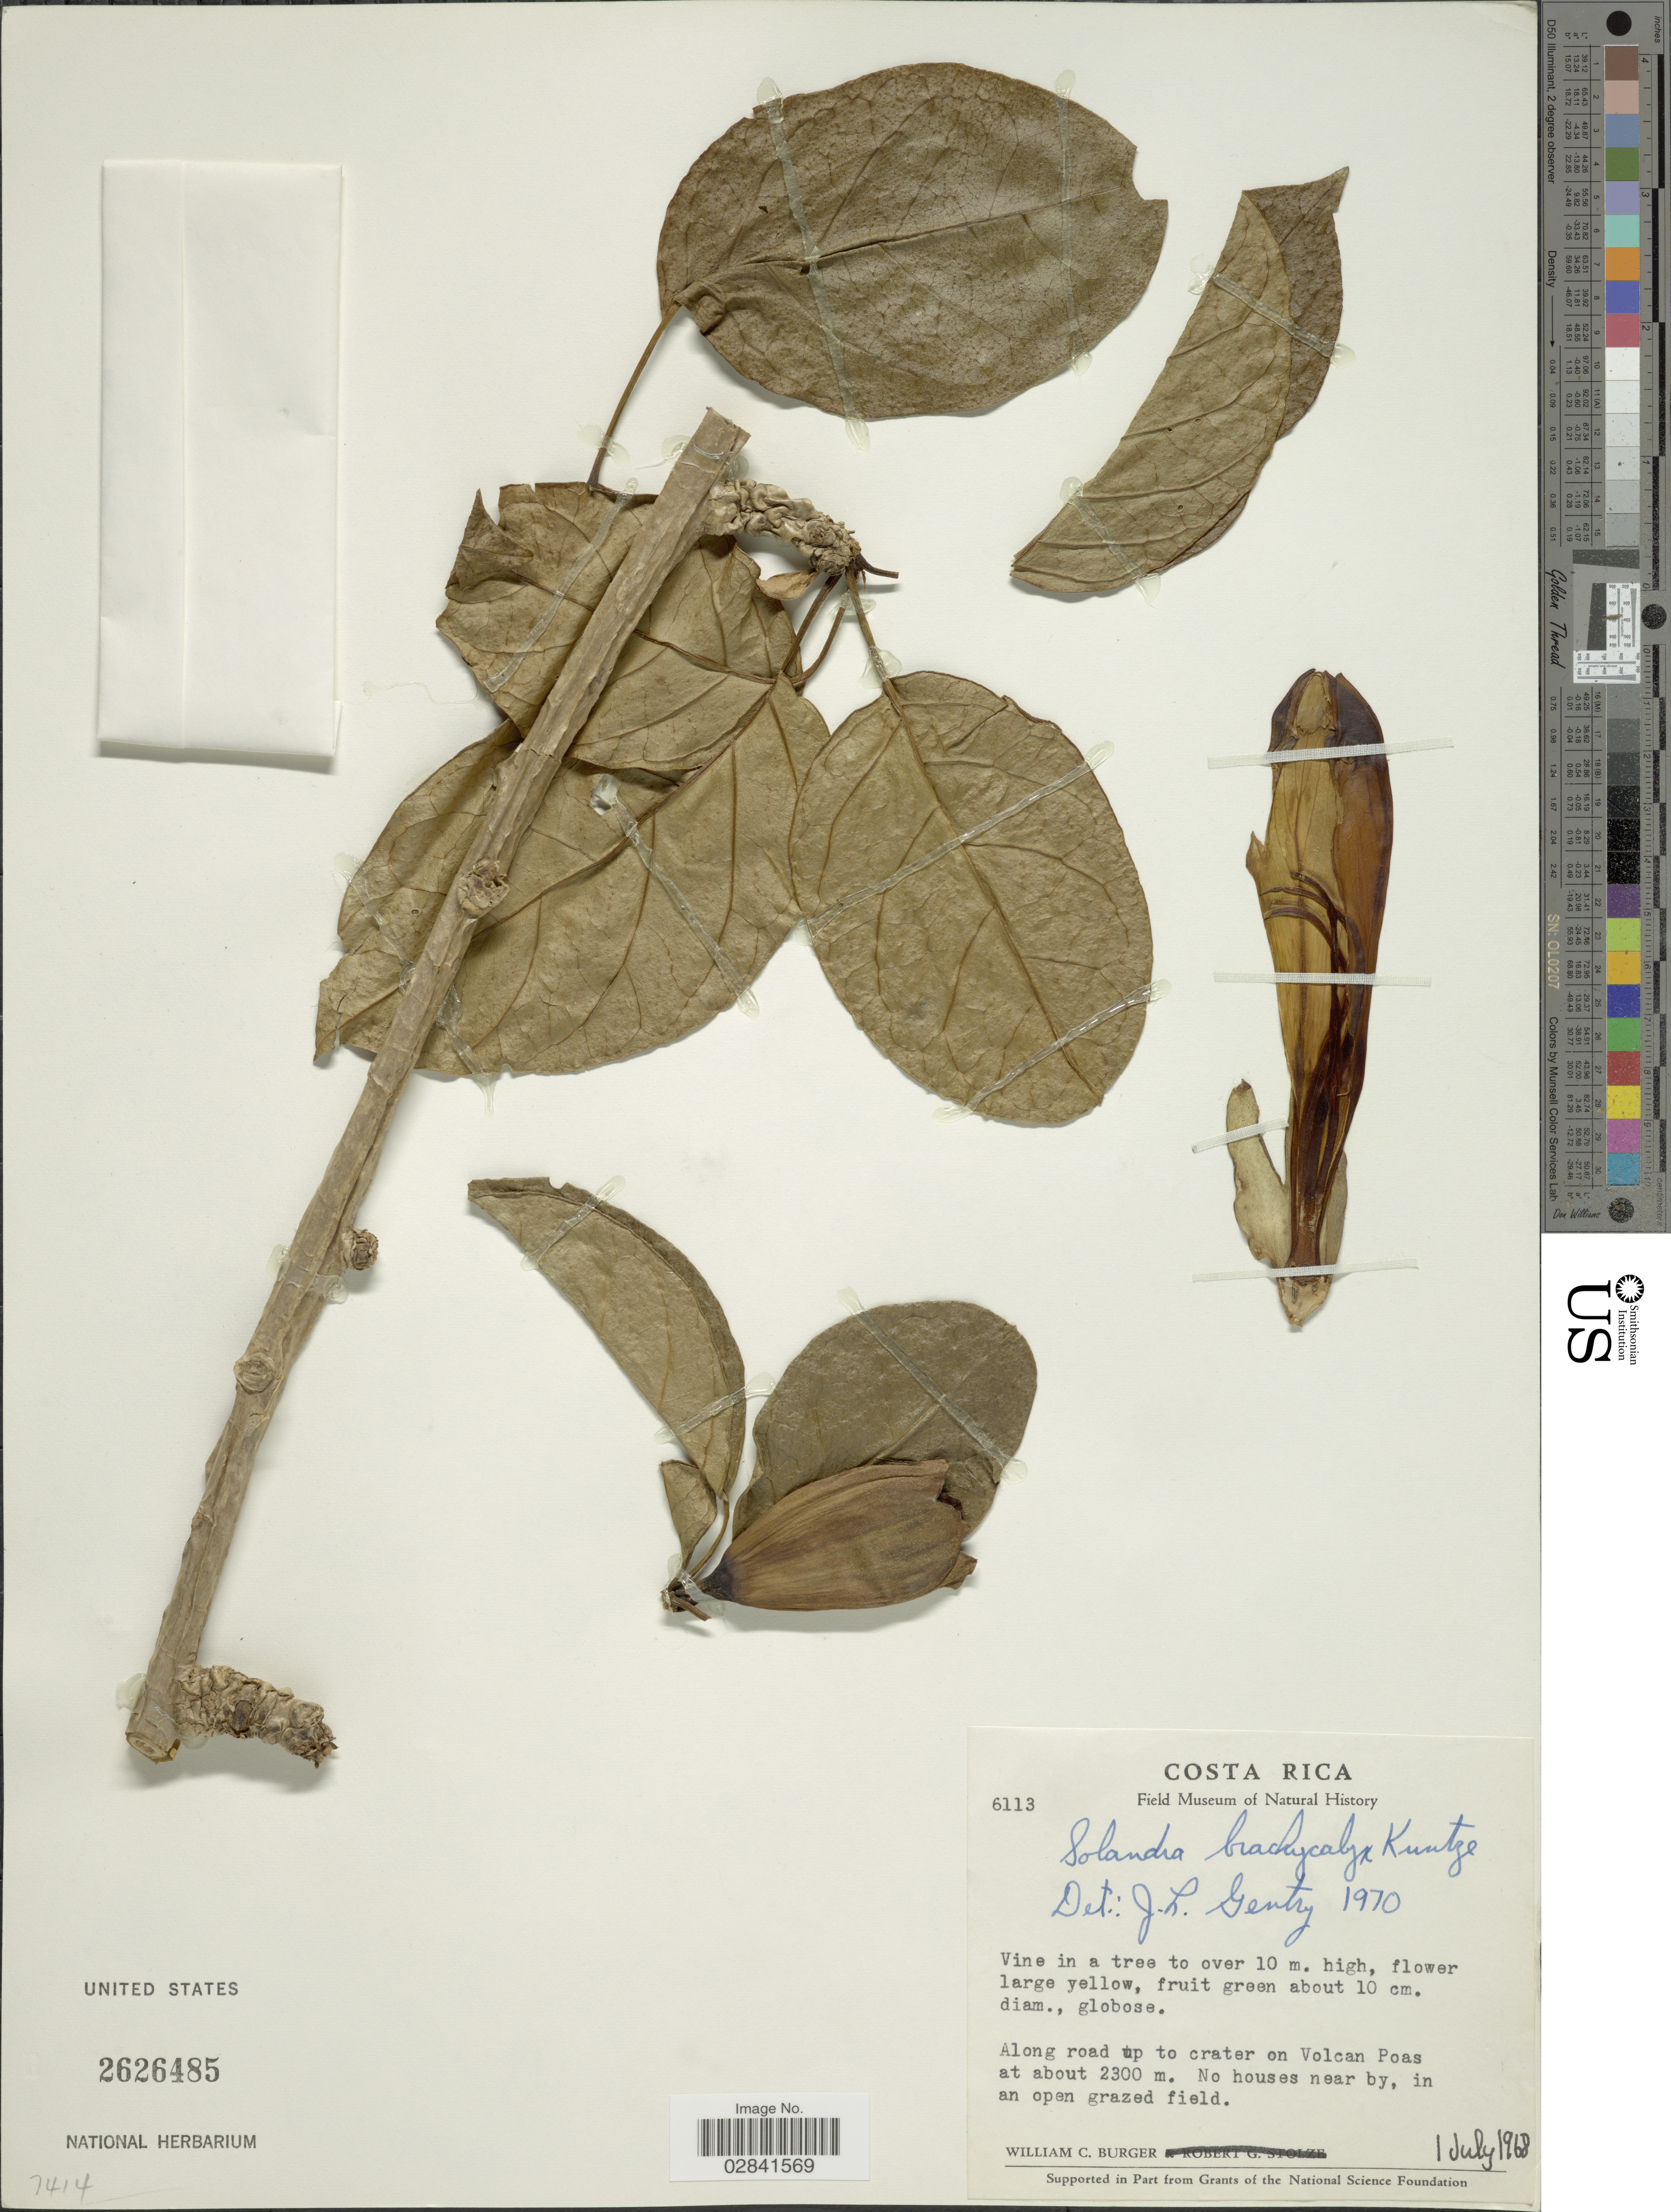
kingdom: Plantae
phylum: Tracheophyta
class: Magnoliopsida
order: Solanales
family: Solanaceae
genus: Solandra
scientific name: Solandra brachycalyx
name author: Kuntze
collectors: W. Burger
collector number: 6113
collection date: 1968-07-01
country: Costa Rica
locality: Along road up to crater on Volcan Poas.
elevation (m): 2300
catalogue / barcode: US 2626485